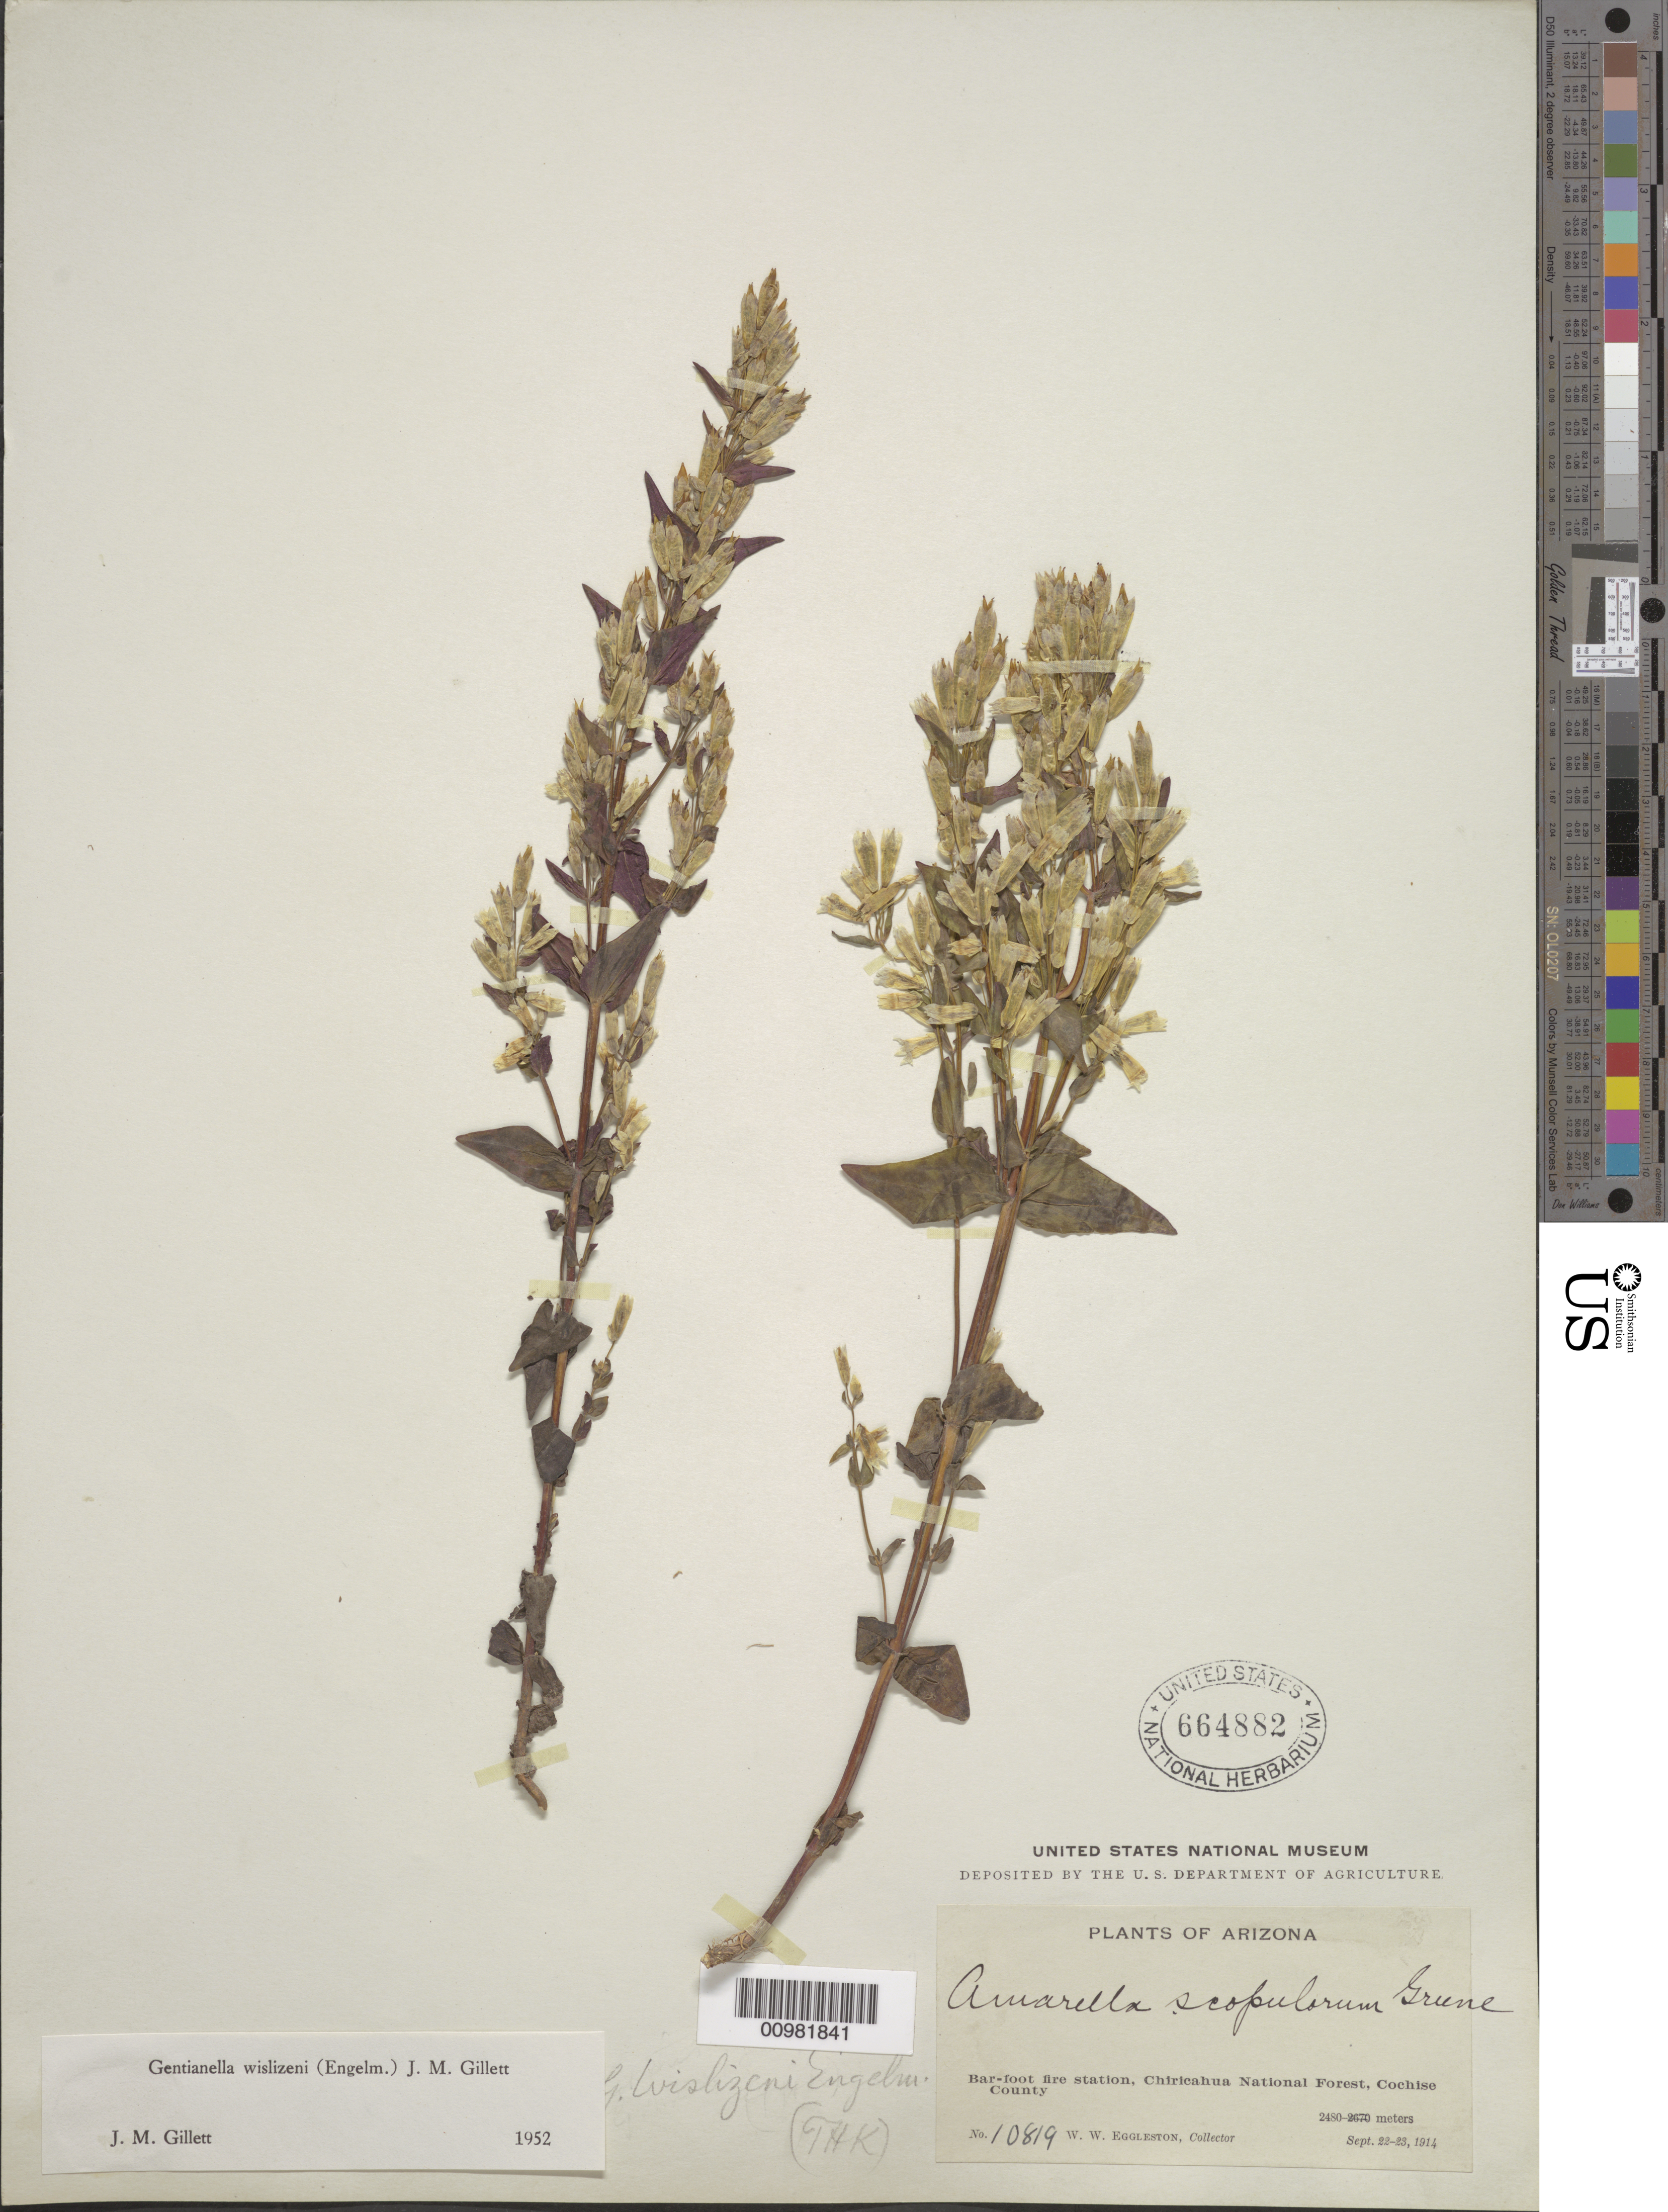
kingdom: Plantae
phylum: Tracheophyta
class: Magnoliopsida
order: Gentianales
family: Gentianaceae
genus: Gentianella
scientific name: Gentianella wislizeni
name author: (Engelm.) J.M. Gillett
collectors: W. W. Eggleston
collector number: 10819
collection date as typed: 22 Sep 1914 to 23 Sep 1914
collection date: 1914-09-22/1914-09-23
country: United States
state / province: Arizona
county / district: Cochise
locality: Bar-foot fire station, Chiricahua National Forest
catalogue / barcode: US 664882